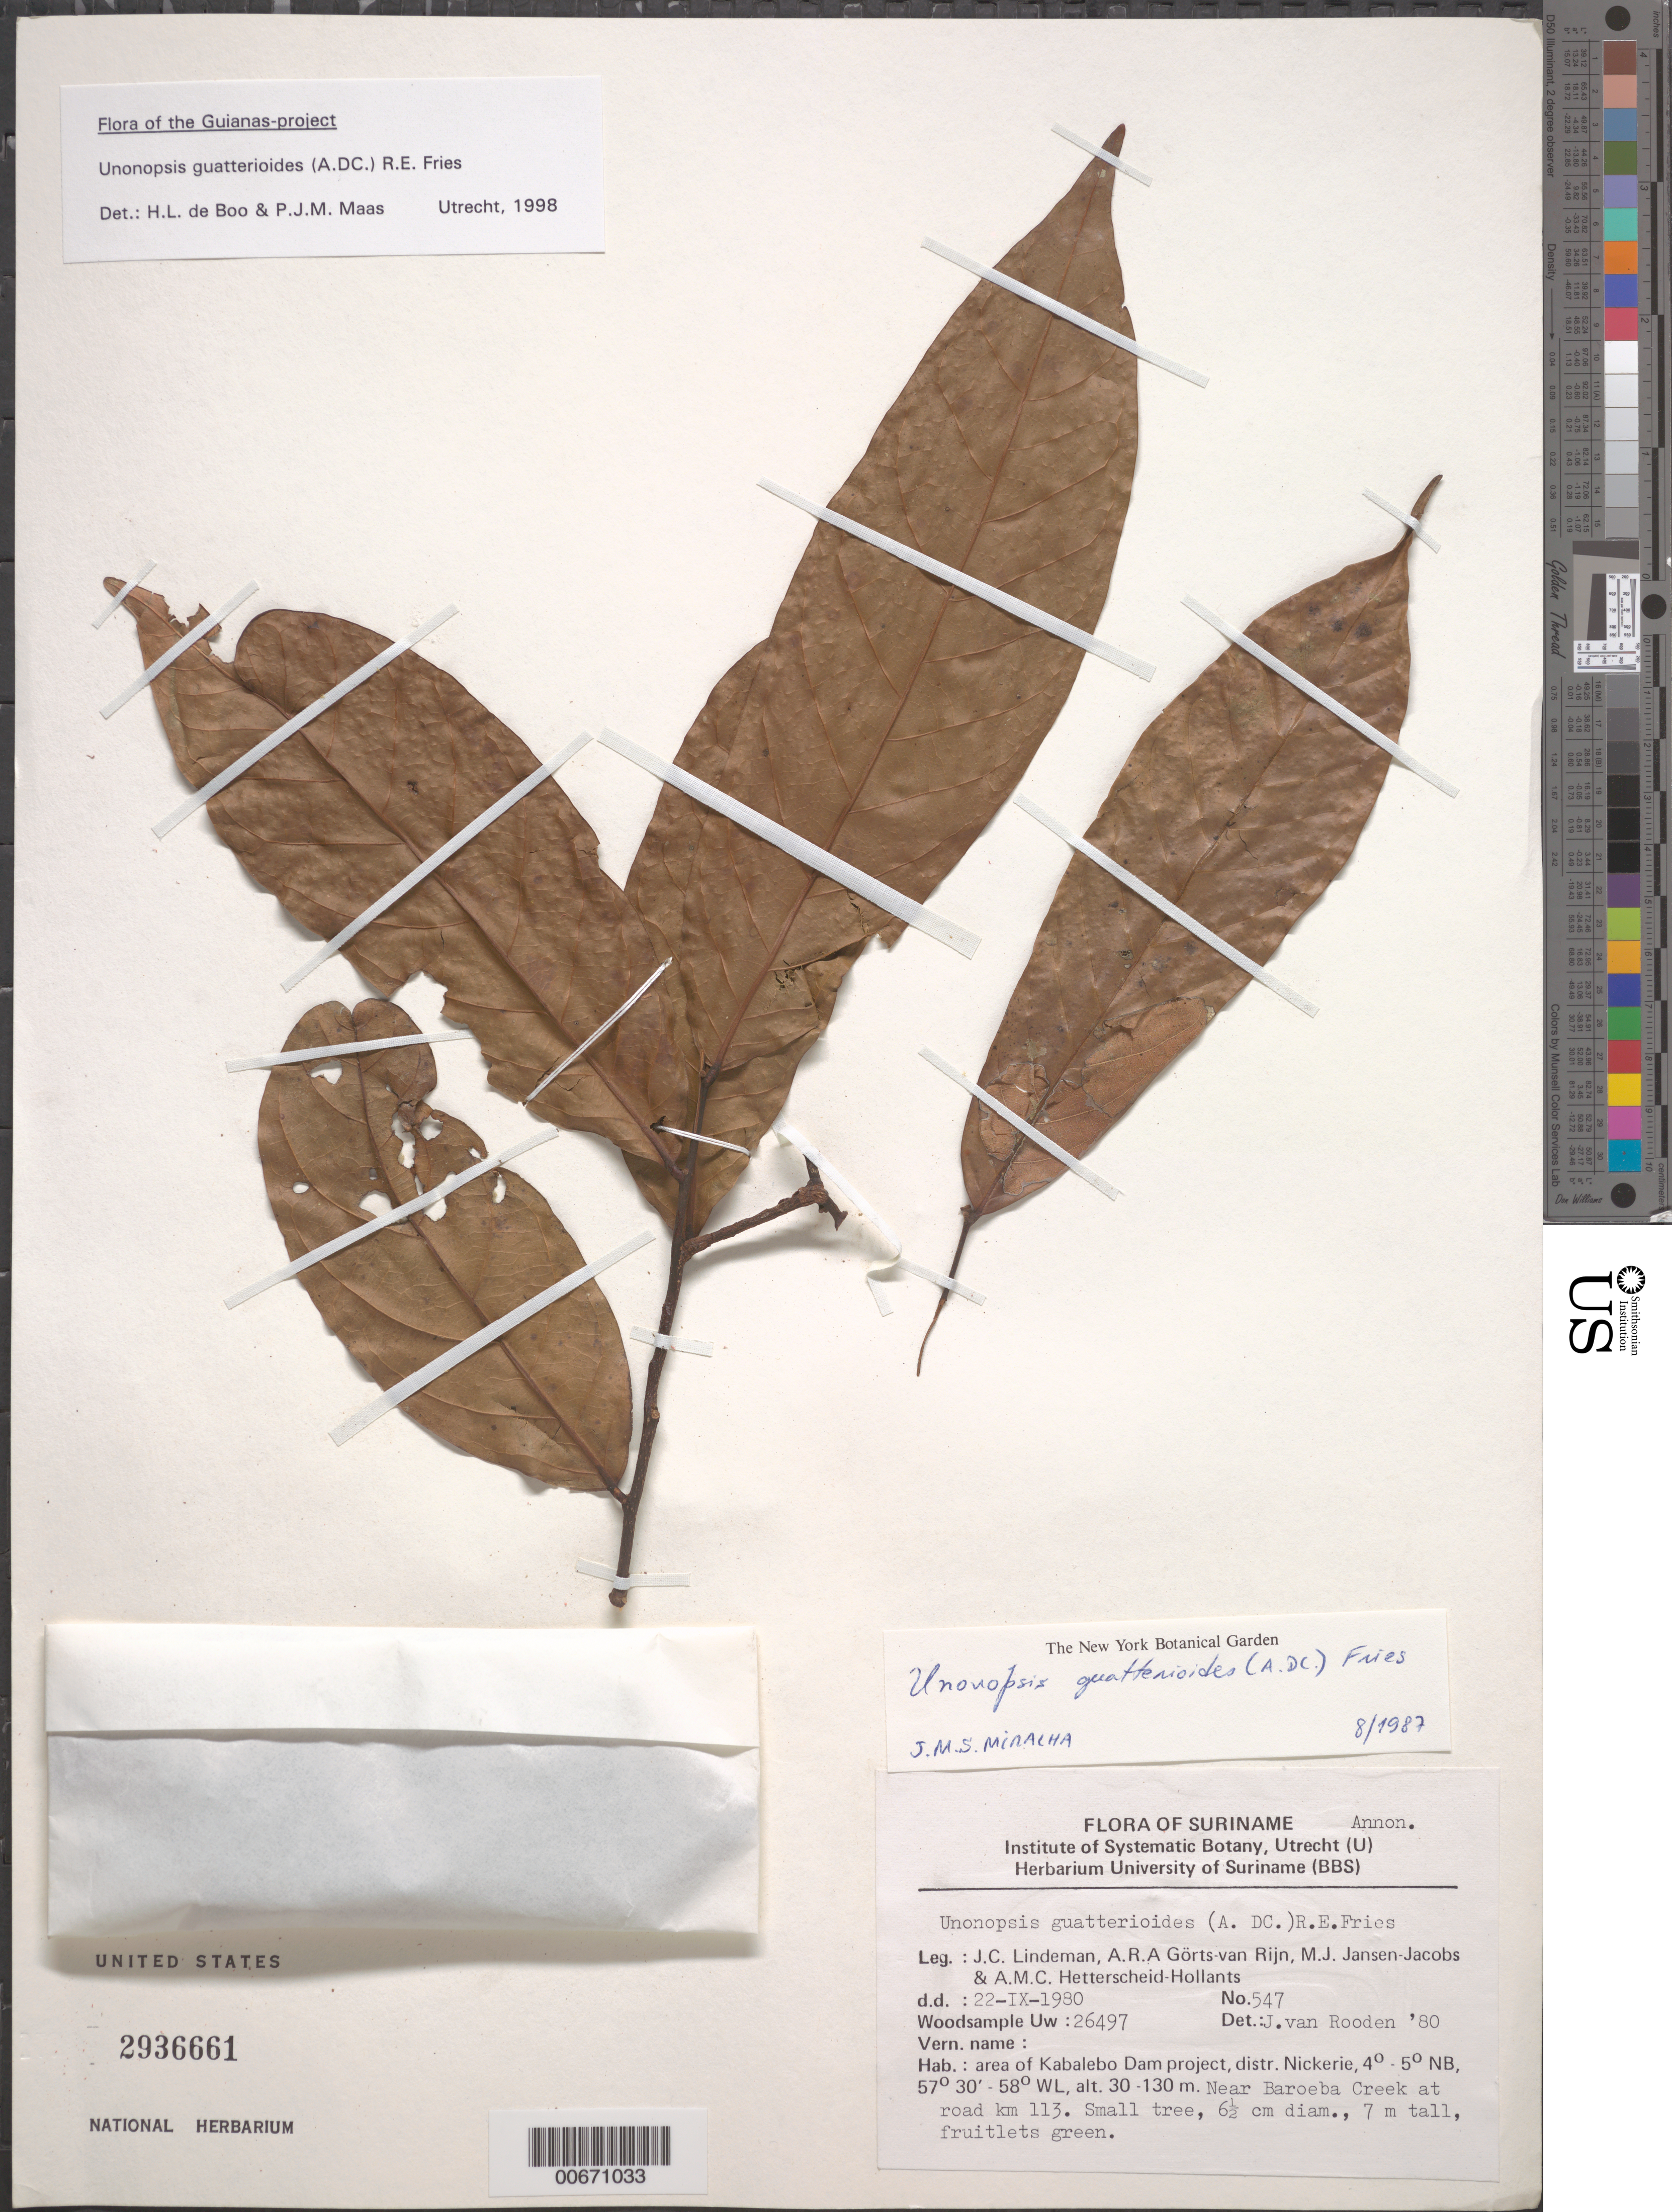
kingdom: Plantae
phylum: Tracheophyta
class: Magnoliopsida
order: Magnoliales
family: Annonaceae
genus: Unonopsis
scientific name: Unonopsis guatterioides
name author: (A. DC.) R.E. Fr.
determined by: de Boo, H. L.; Maas, P. J.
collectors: J. C. Lindeman, A. .R. A. Görts-van Rijn, M. J. Jansen-Jacobs & A. Hetterscheid-Hollants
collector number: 80 547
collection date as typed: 22-Sep-80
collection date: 1980-09-22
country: Suriname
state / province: Nickerie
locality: Kabalebo Dam project area, Baroeba Creek, km 113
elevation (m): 30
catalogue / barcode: US 2936661